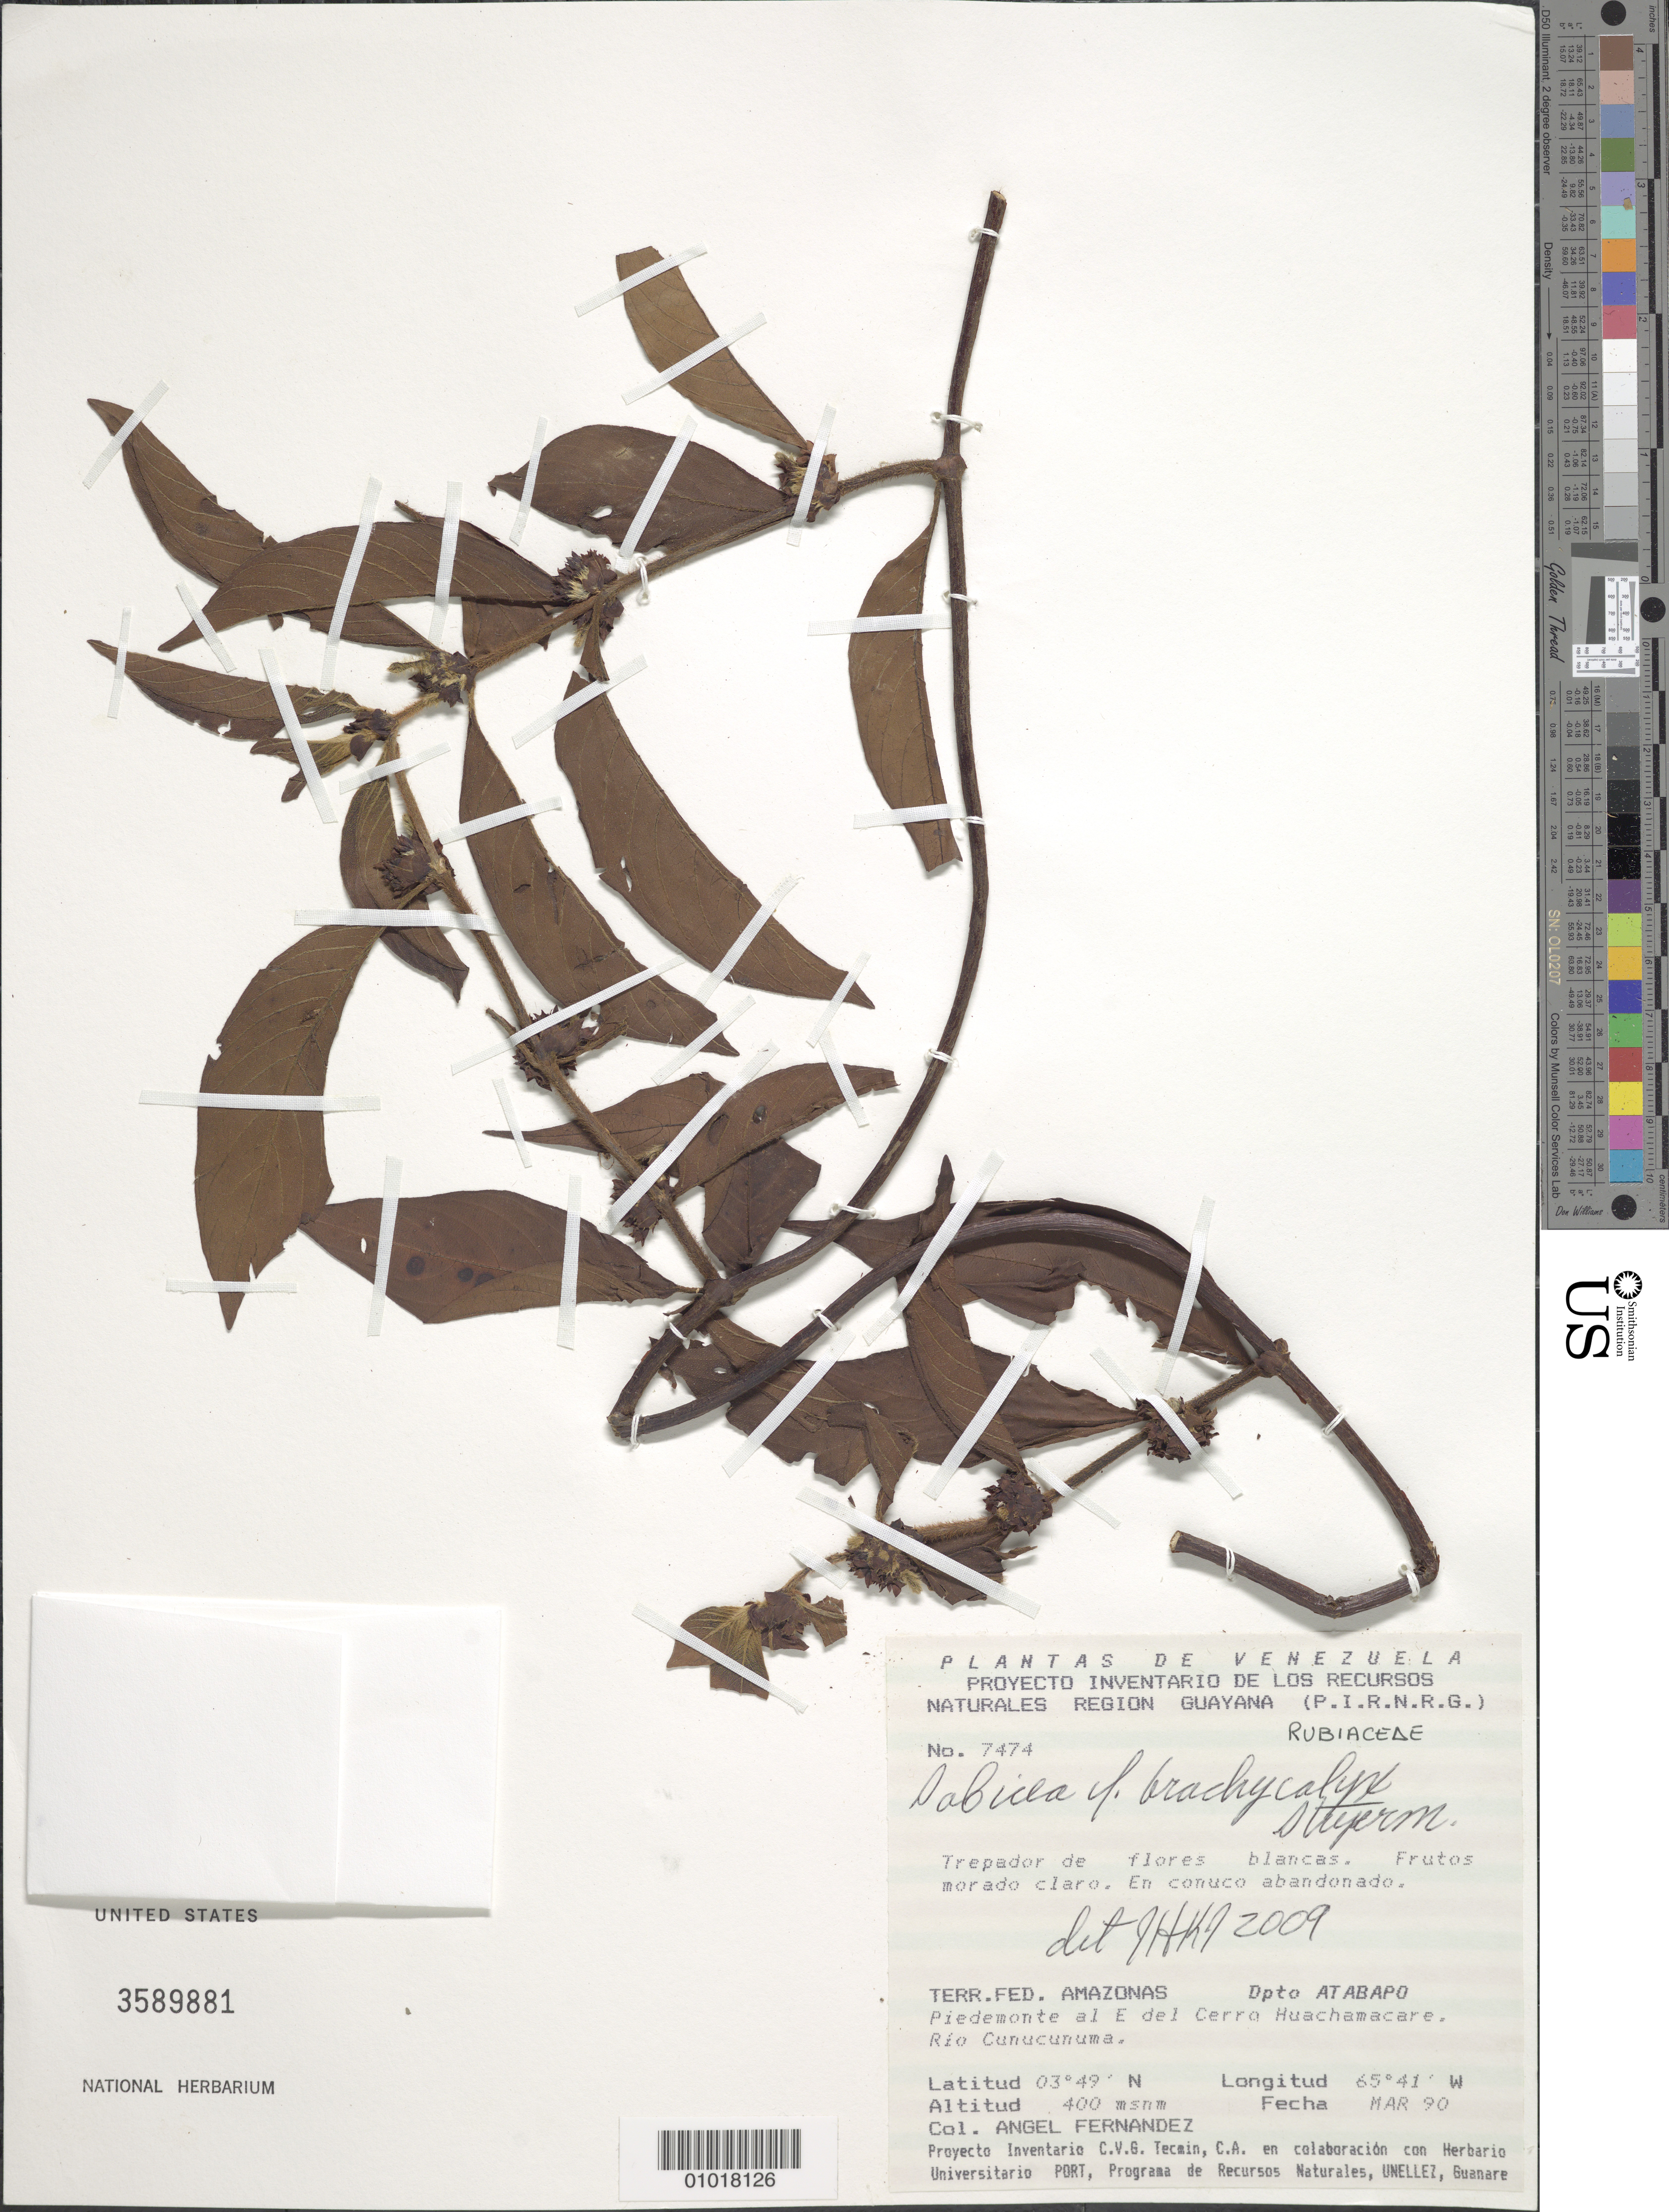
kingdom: Plantae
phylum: Tracheophyta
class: Magnoliopsida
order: Gentianales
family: Rubiaceae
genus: Sabicea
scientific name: Sabicea brachycalyx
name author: Steyerm.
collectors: A. Fernández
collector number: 7474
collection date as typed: Mar-90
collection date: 1990-03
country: Venezuela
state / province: Amazonas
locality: Piedemonte al E del Cerro Huachamacare. Rio Cunucunuma.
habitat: En conuco abandonado.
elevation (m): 400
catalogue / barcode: US 3589881